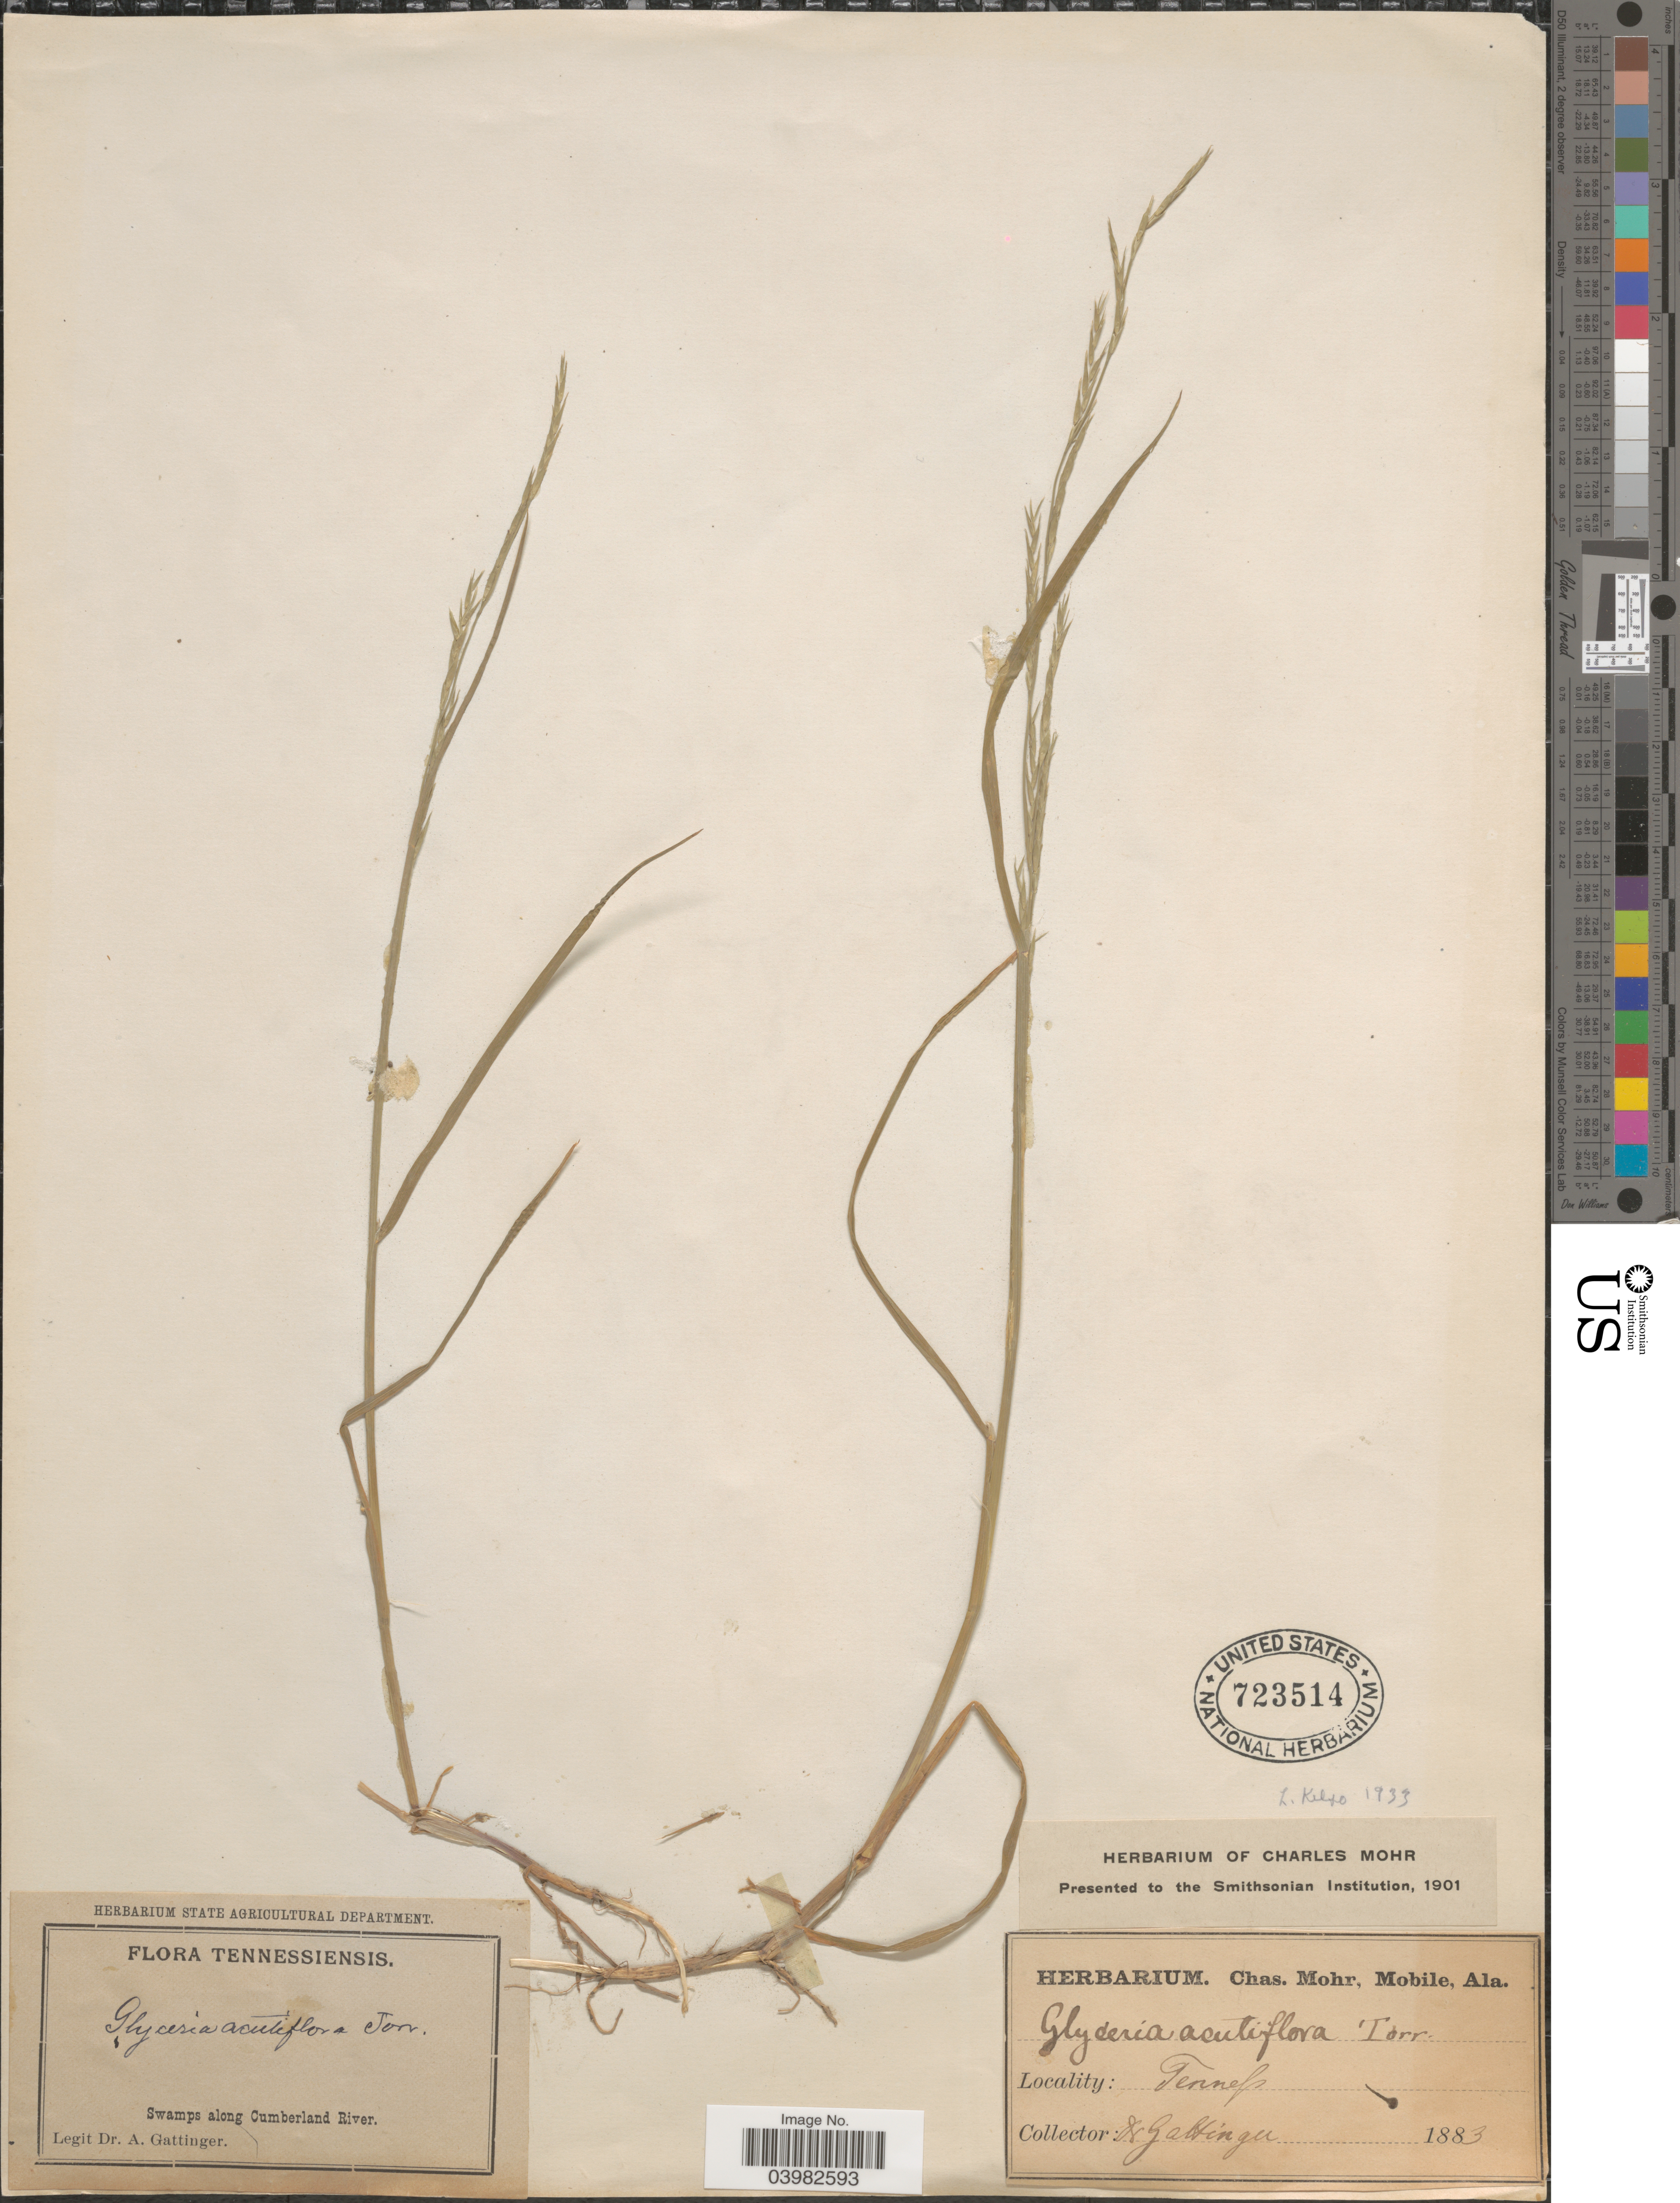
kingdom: Plantae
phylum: Tracheophyta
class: Liliopsida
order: Poales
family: Poaceae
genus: Glyceria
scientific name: Glyceria acutiflora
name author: Torr.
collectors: A. Gattinger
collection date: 1883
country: United States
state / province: Tennessee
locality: Swamps along Cumberland River.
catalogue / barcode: US 723514